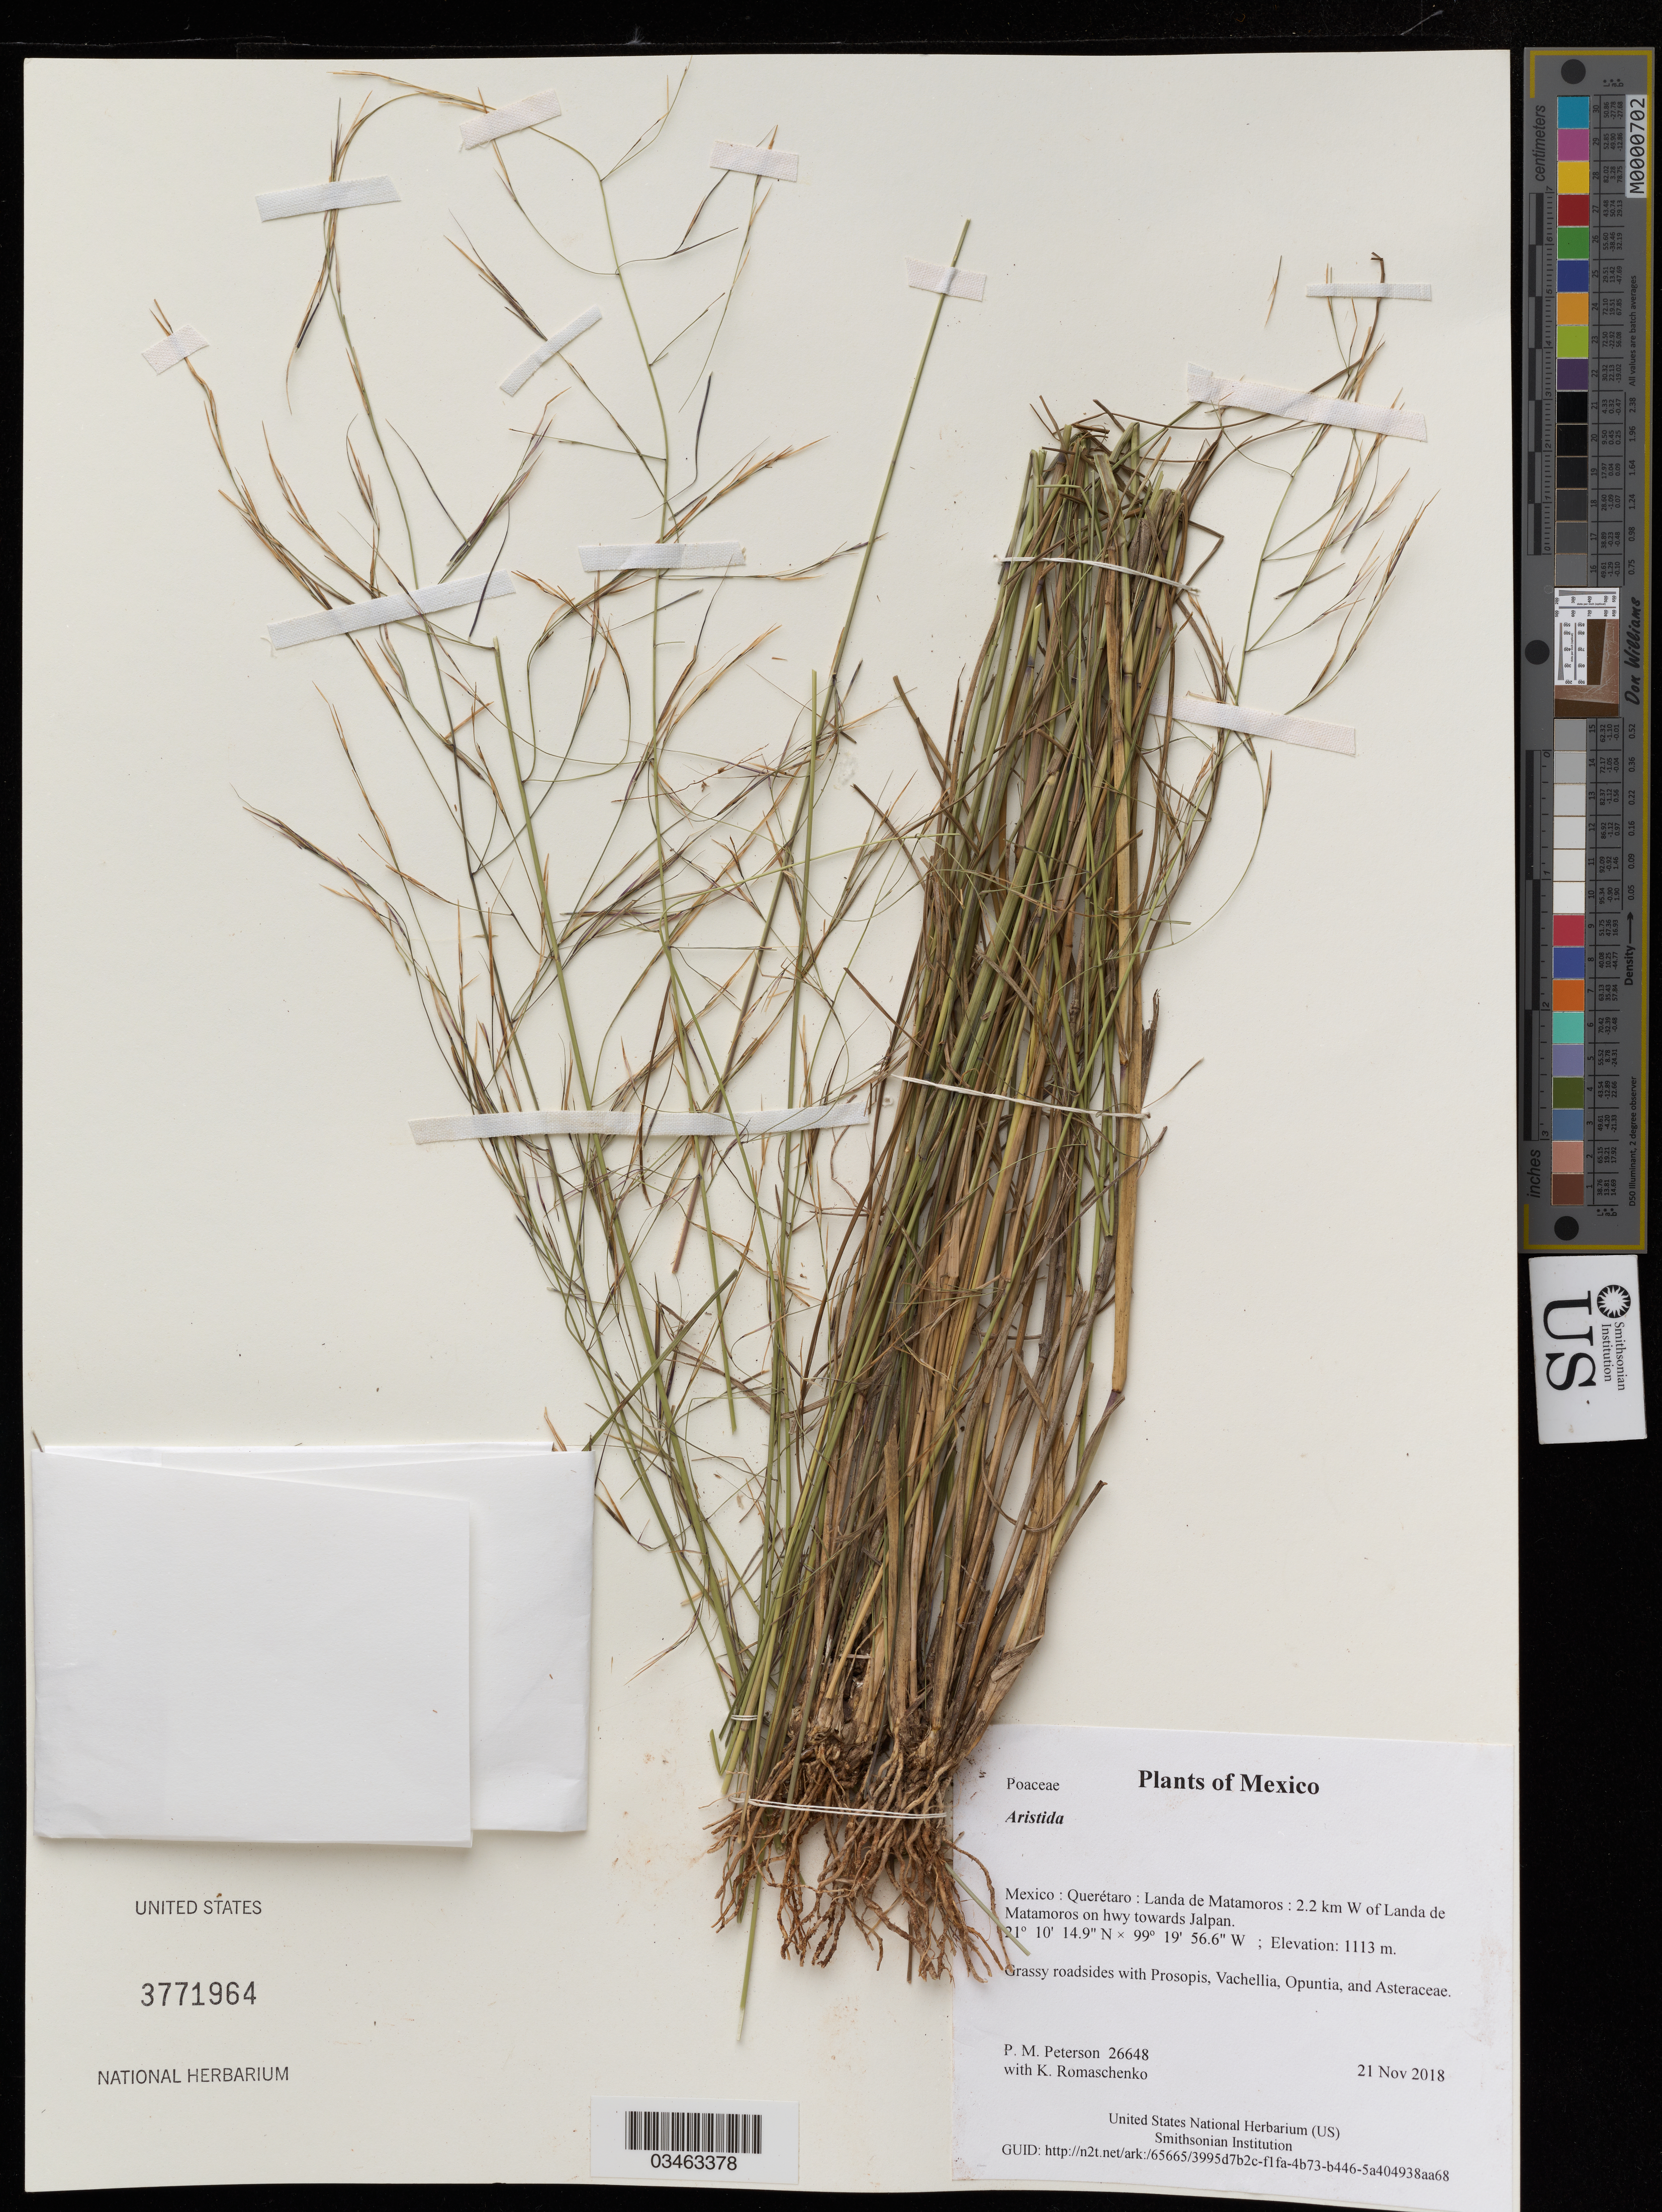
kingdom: Plantae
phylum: Tracheophyta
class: Liliopsida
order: Poales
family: Poaceae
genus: Aristida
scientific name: Aristida sp.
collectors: P. M. Peterson & K. Romaschenko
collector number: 26648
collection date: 2018-11-21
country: Mexico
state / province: Querétaro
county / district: Landa de Matamoros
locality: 2.2 km W of Landa de Matamoros on hwy towards Jalpan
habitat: Grassy roadsides with Prosopis, Vachellia, Opuntia, and Asteraceae.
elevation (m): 1113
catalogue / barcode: US 3771964